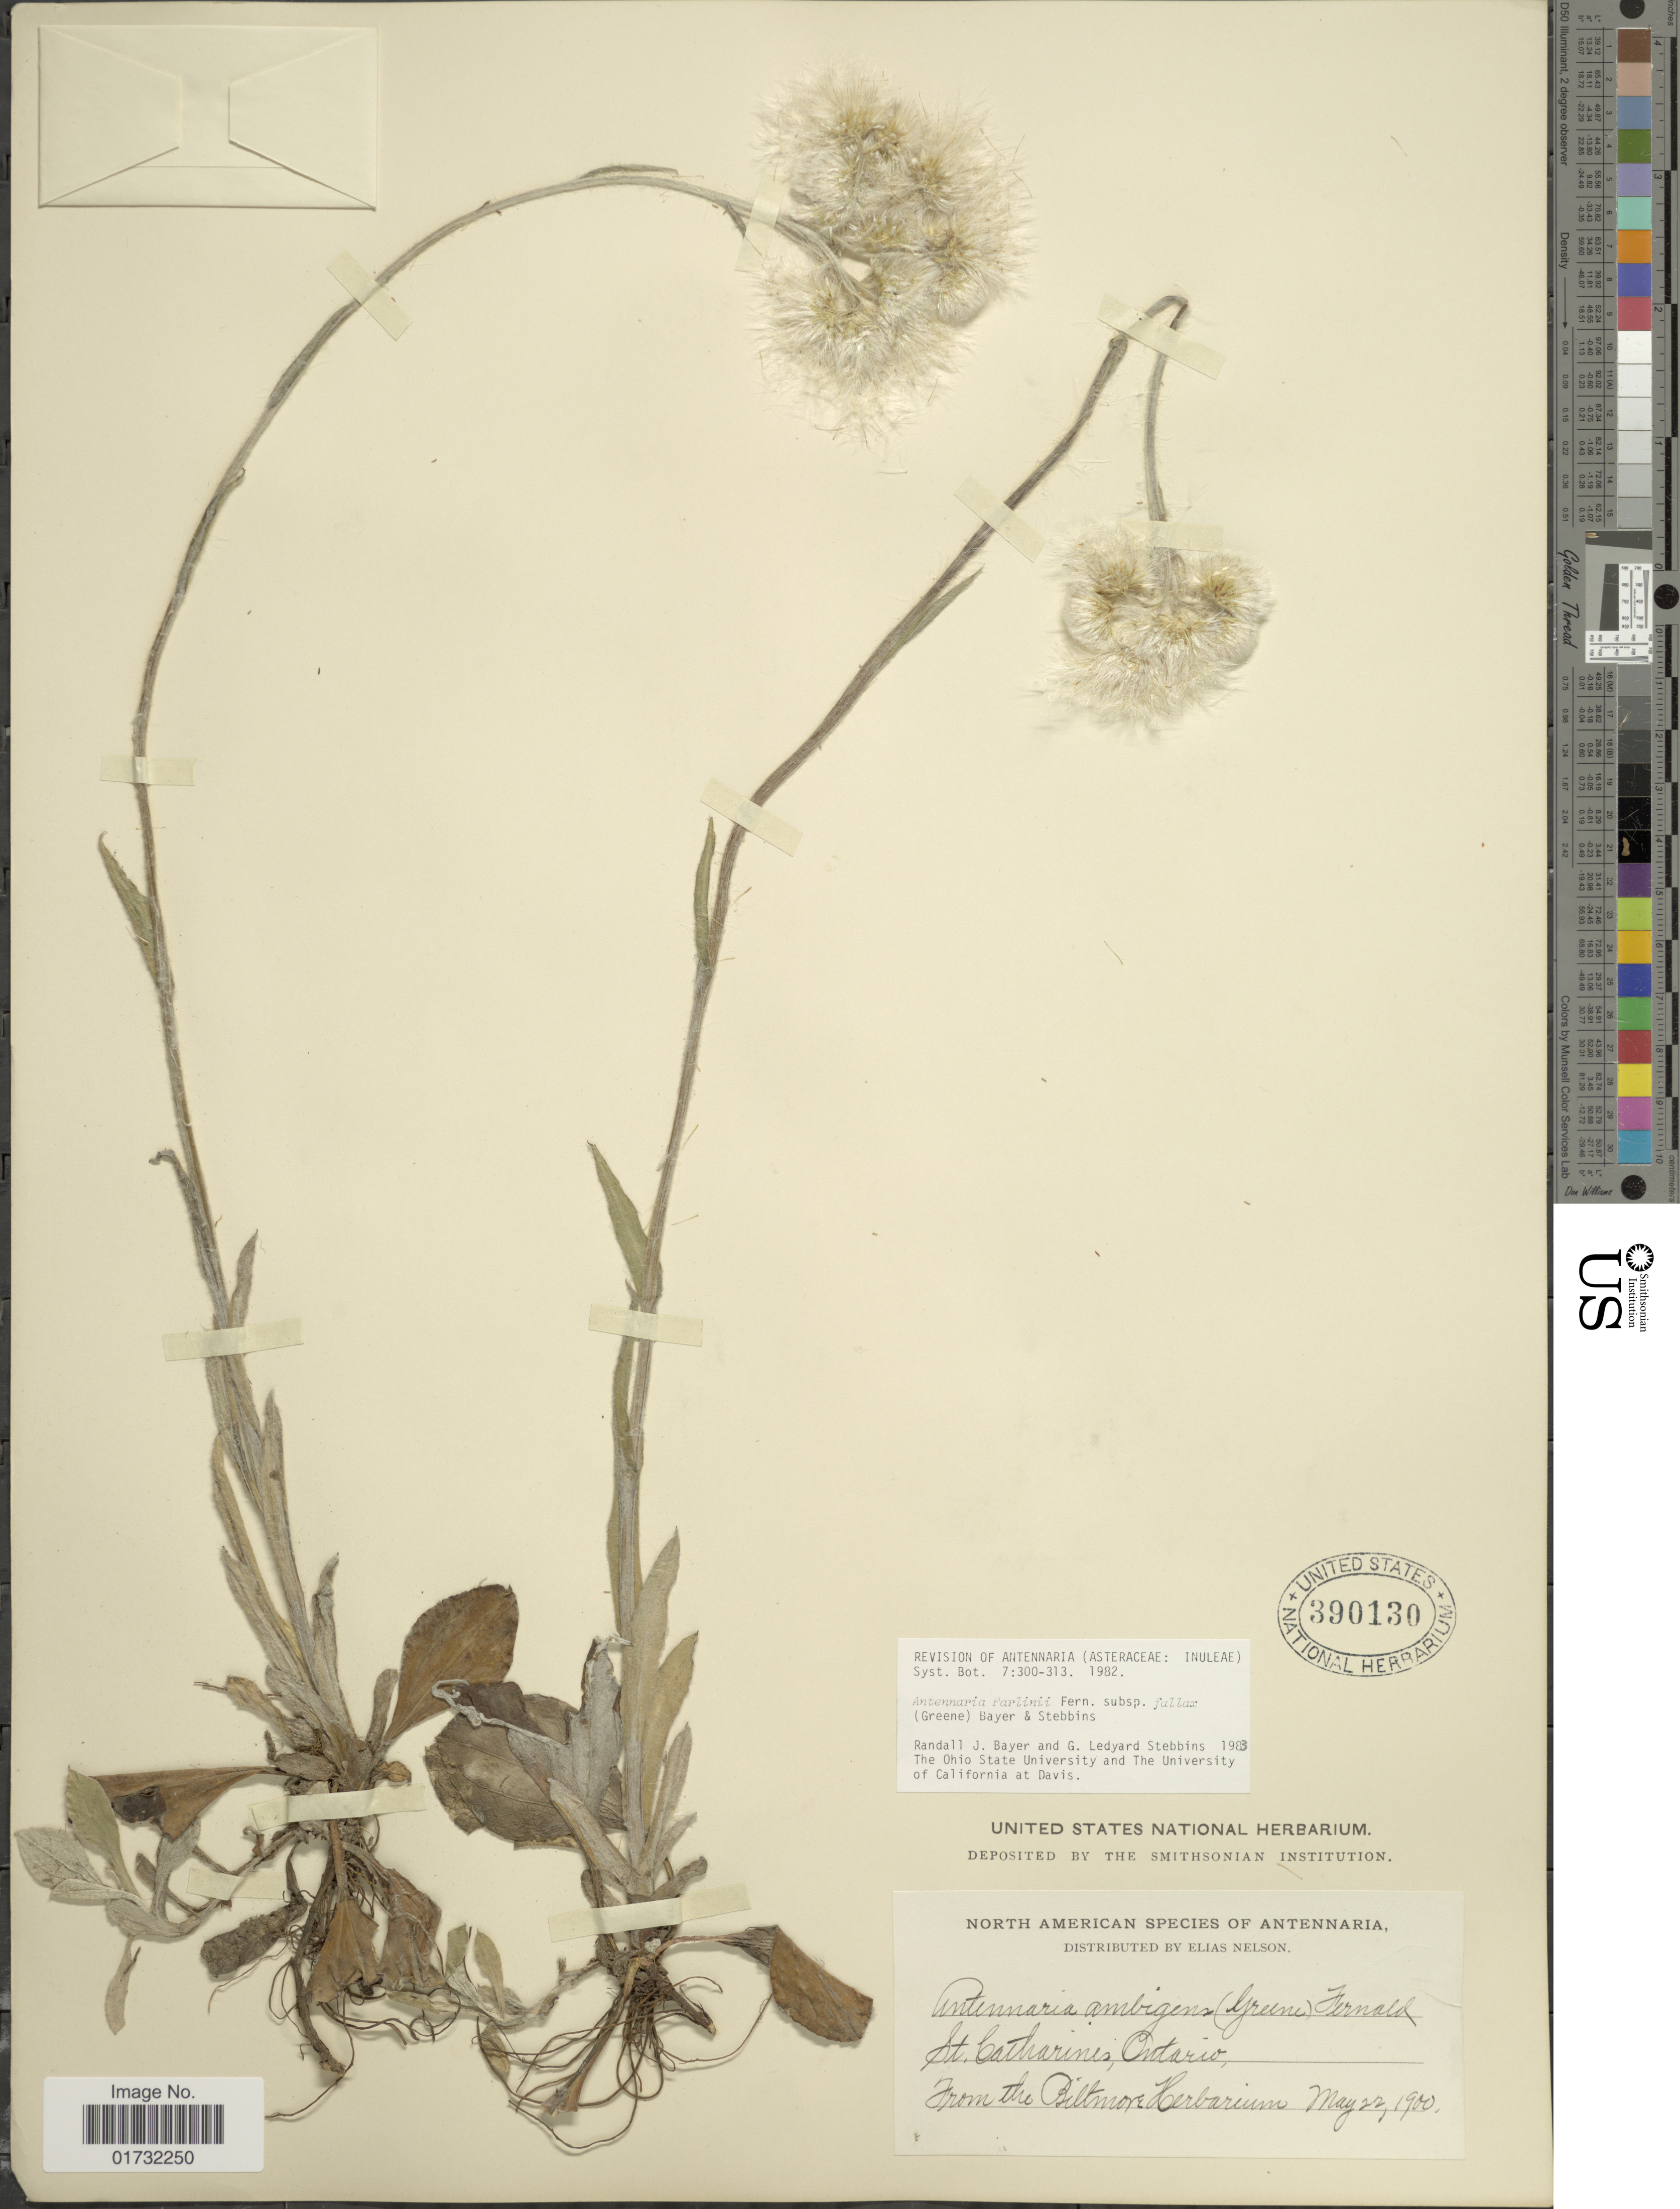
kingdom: Plantae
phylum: Tracheophyta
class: Magnoliopsida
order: Asterales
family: Asteraceae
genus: Antennaria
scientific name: Antennaria parlinii subsp. fallax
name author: (Greene) R.J. Bayer & Stebbins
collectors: ex herb. Biltmore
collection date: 1900-05-22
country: Canada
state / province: Ontario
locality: St. Catharines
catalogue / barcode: US 390130